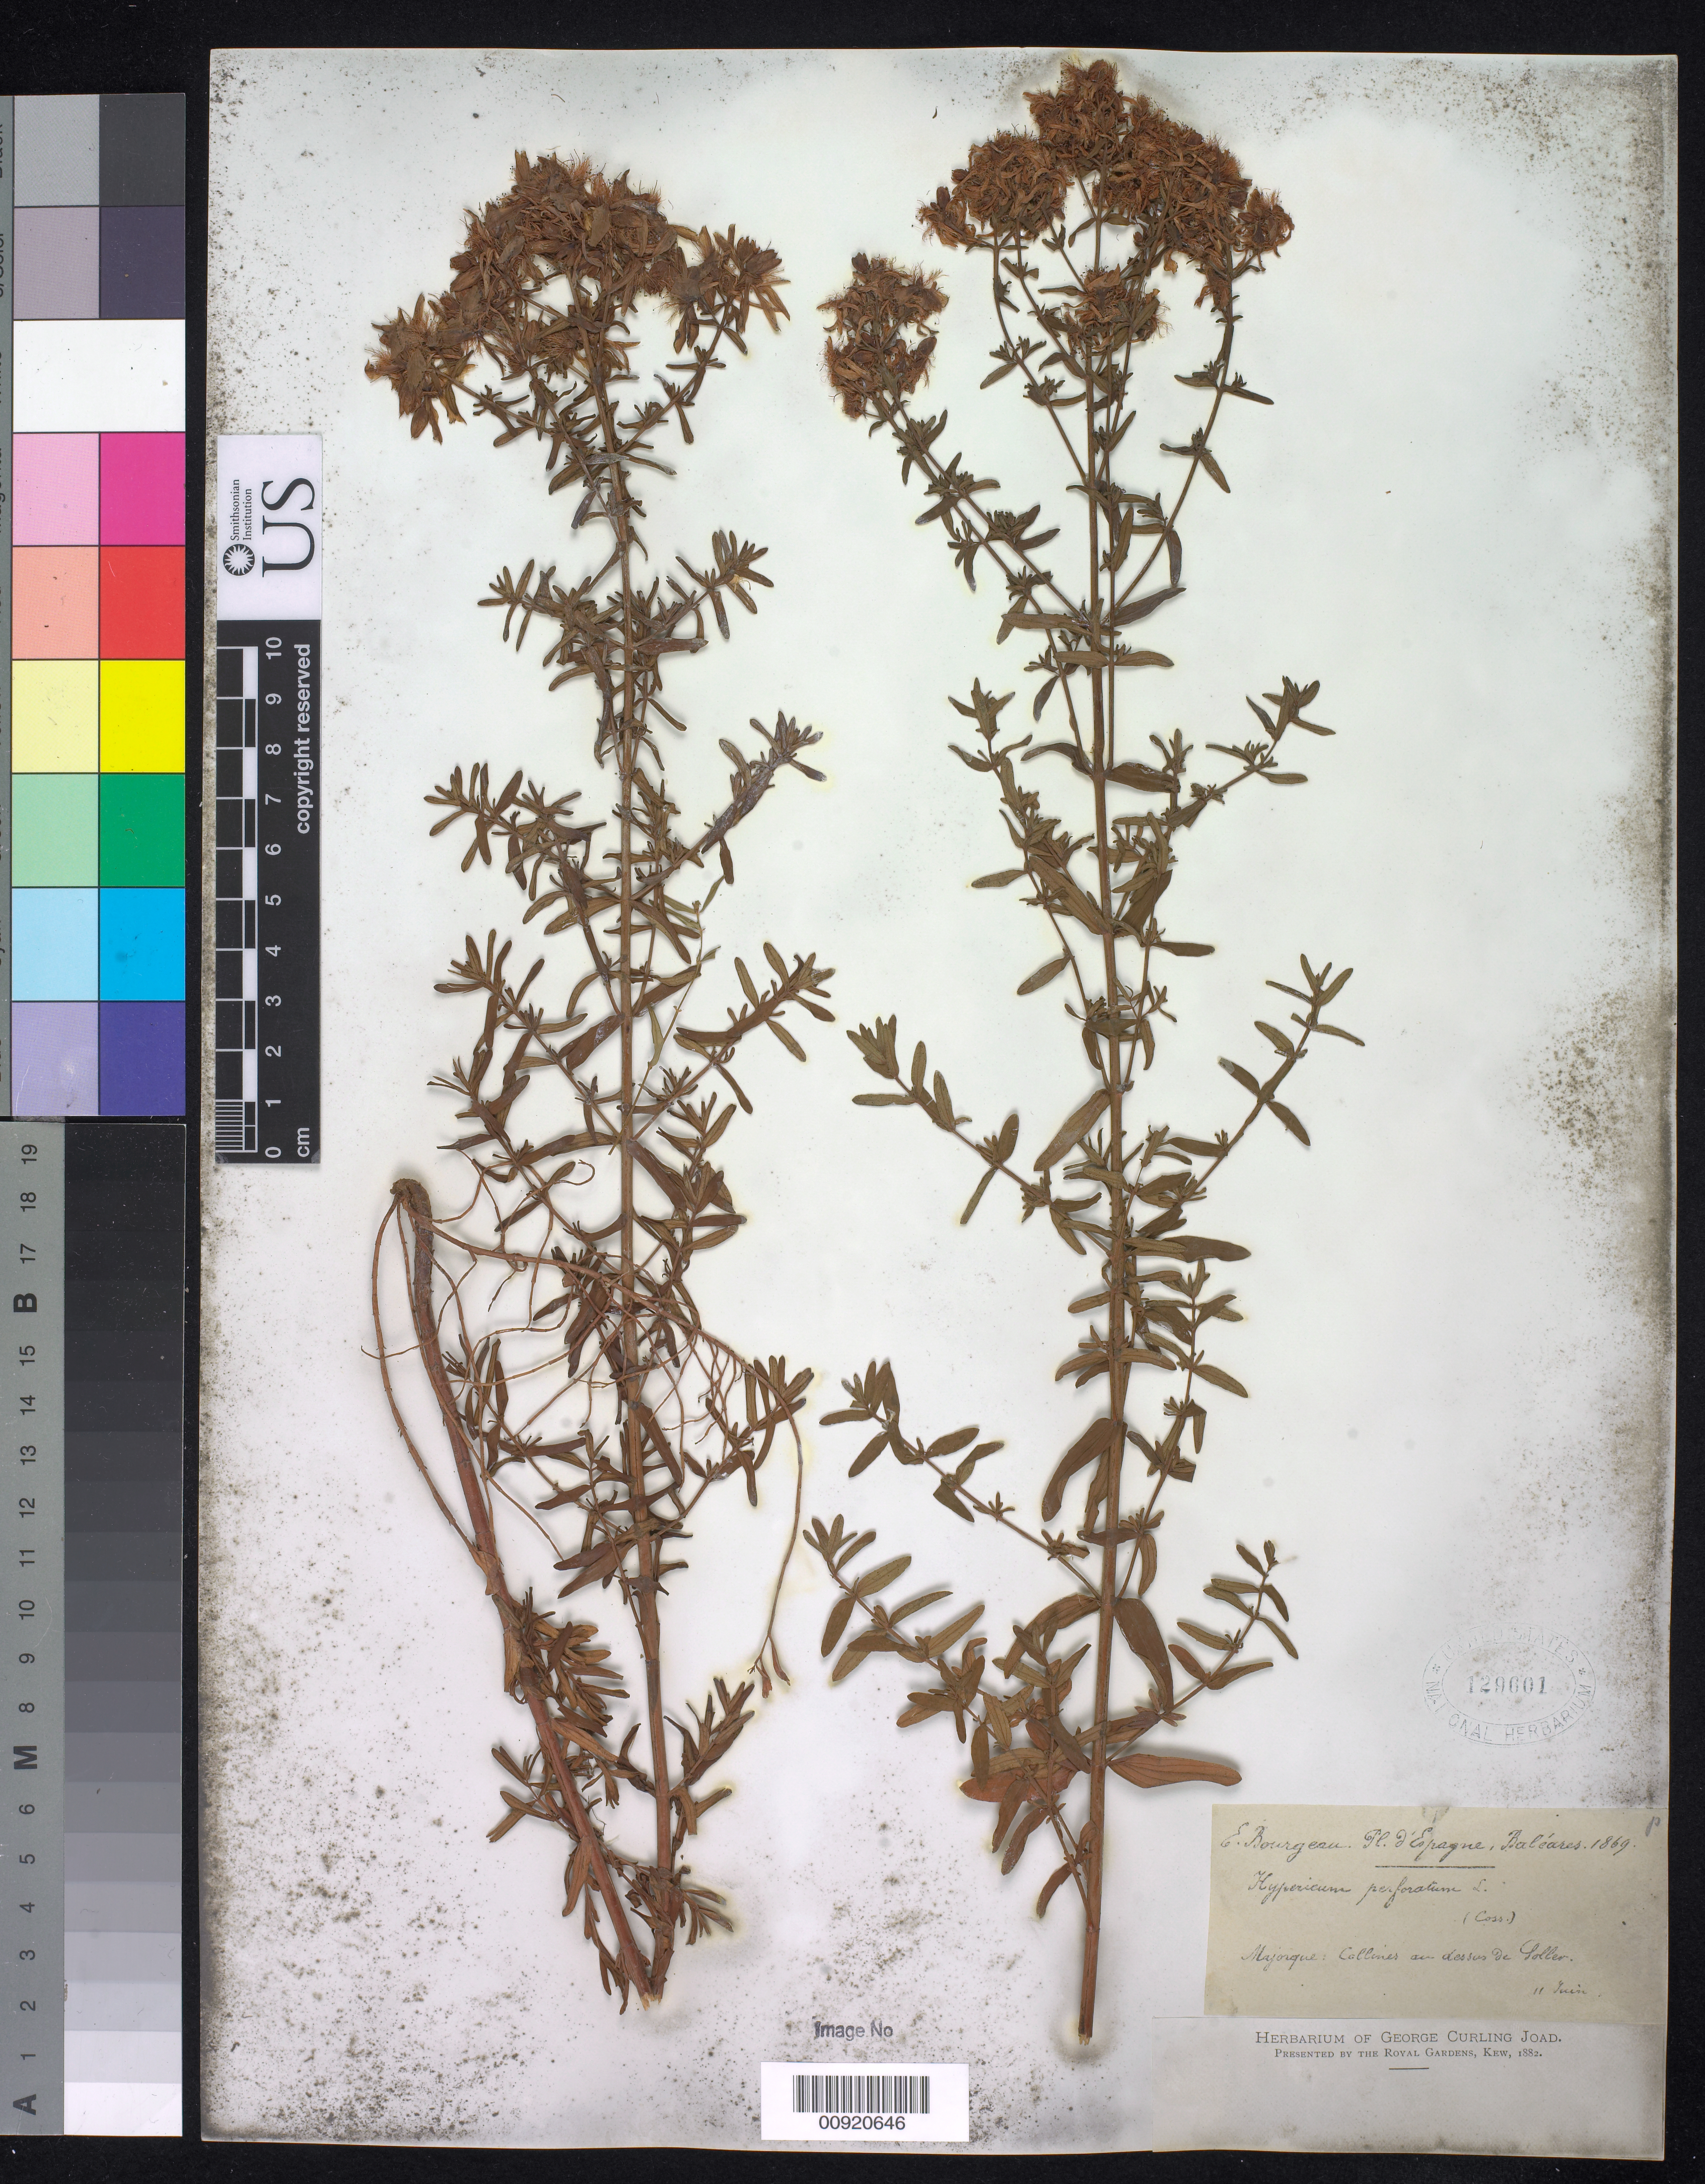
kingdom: Plantae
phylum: Tracheophyta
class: Magnoliopsida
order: Malpighiales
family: Hypericaceae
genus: Hypericum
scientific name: Hypericum perforatum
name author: L.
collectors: E. Bourgeau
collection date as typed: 11 Jun 1869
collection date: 1869-06-11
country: Spain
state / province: Islas Baleares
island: Majorca I.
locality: Majorque: Colliner au dessus de [T]oller.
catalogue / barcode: US 129601